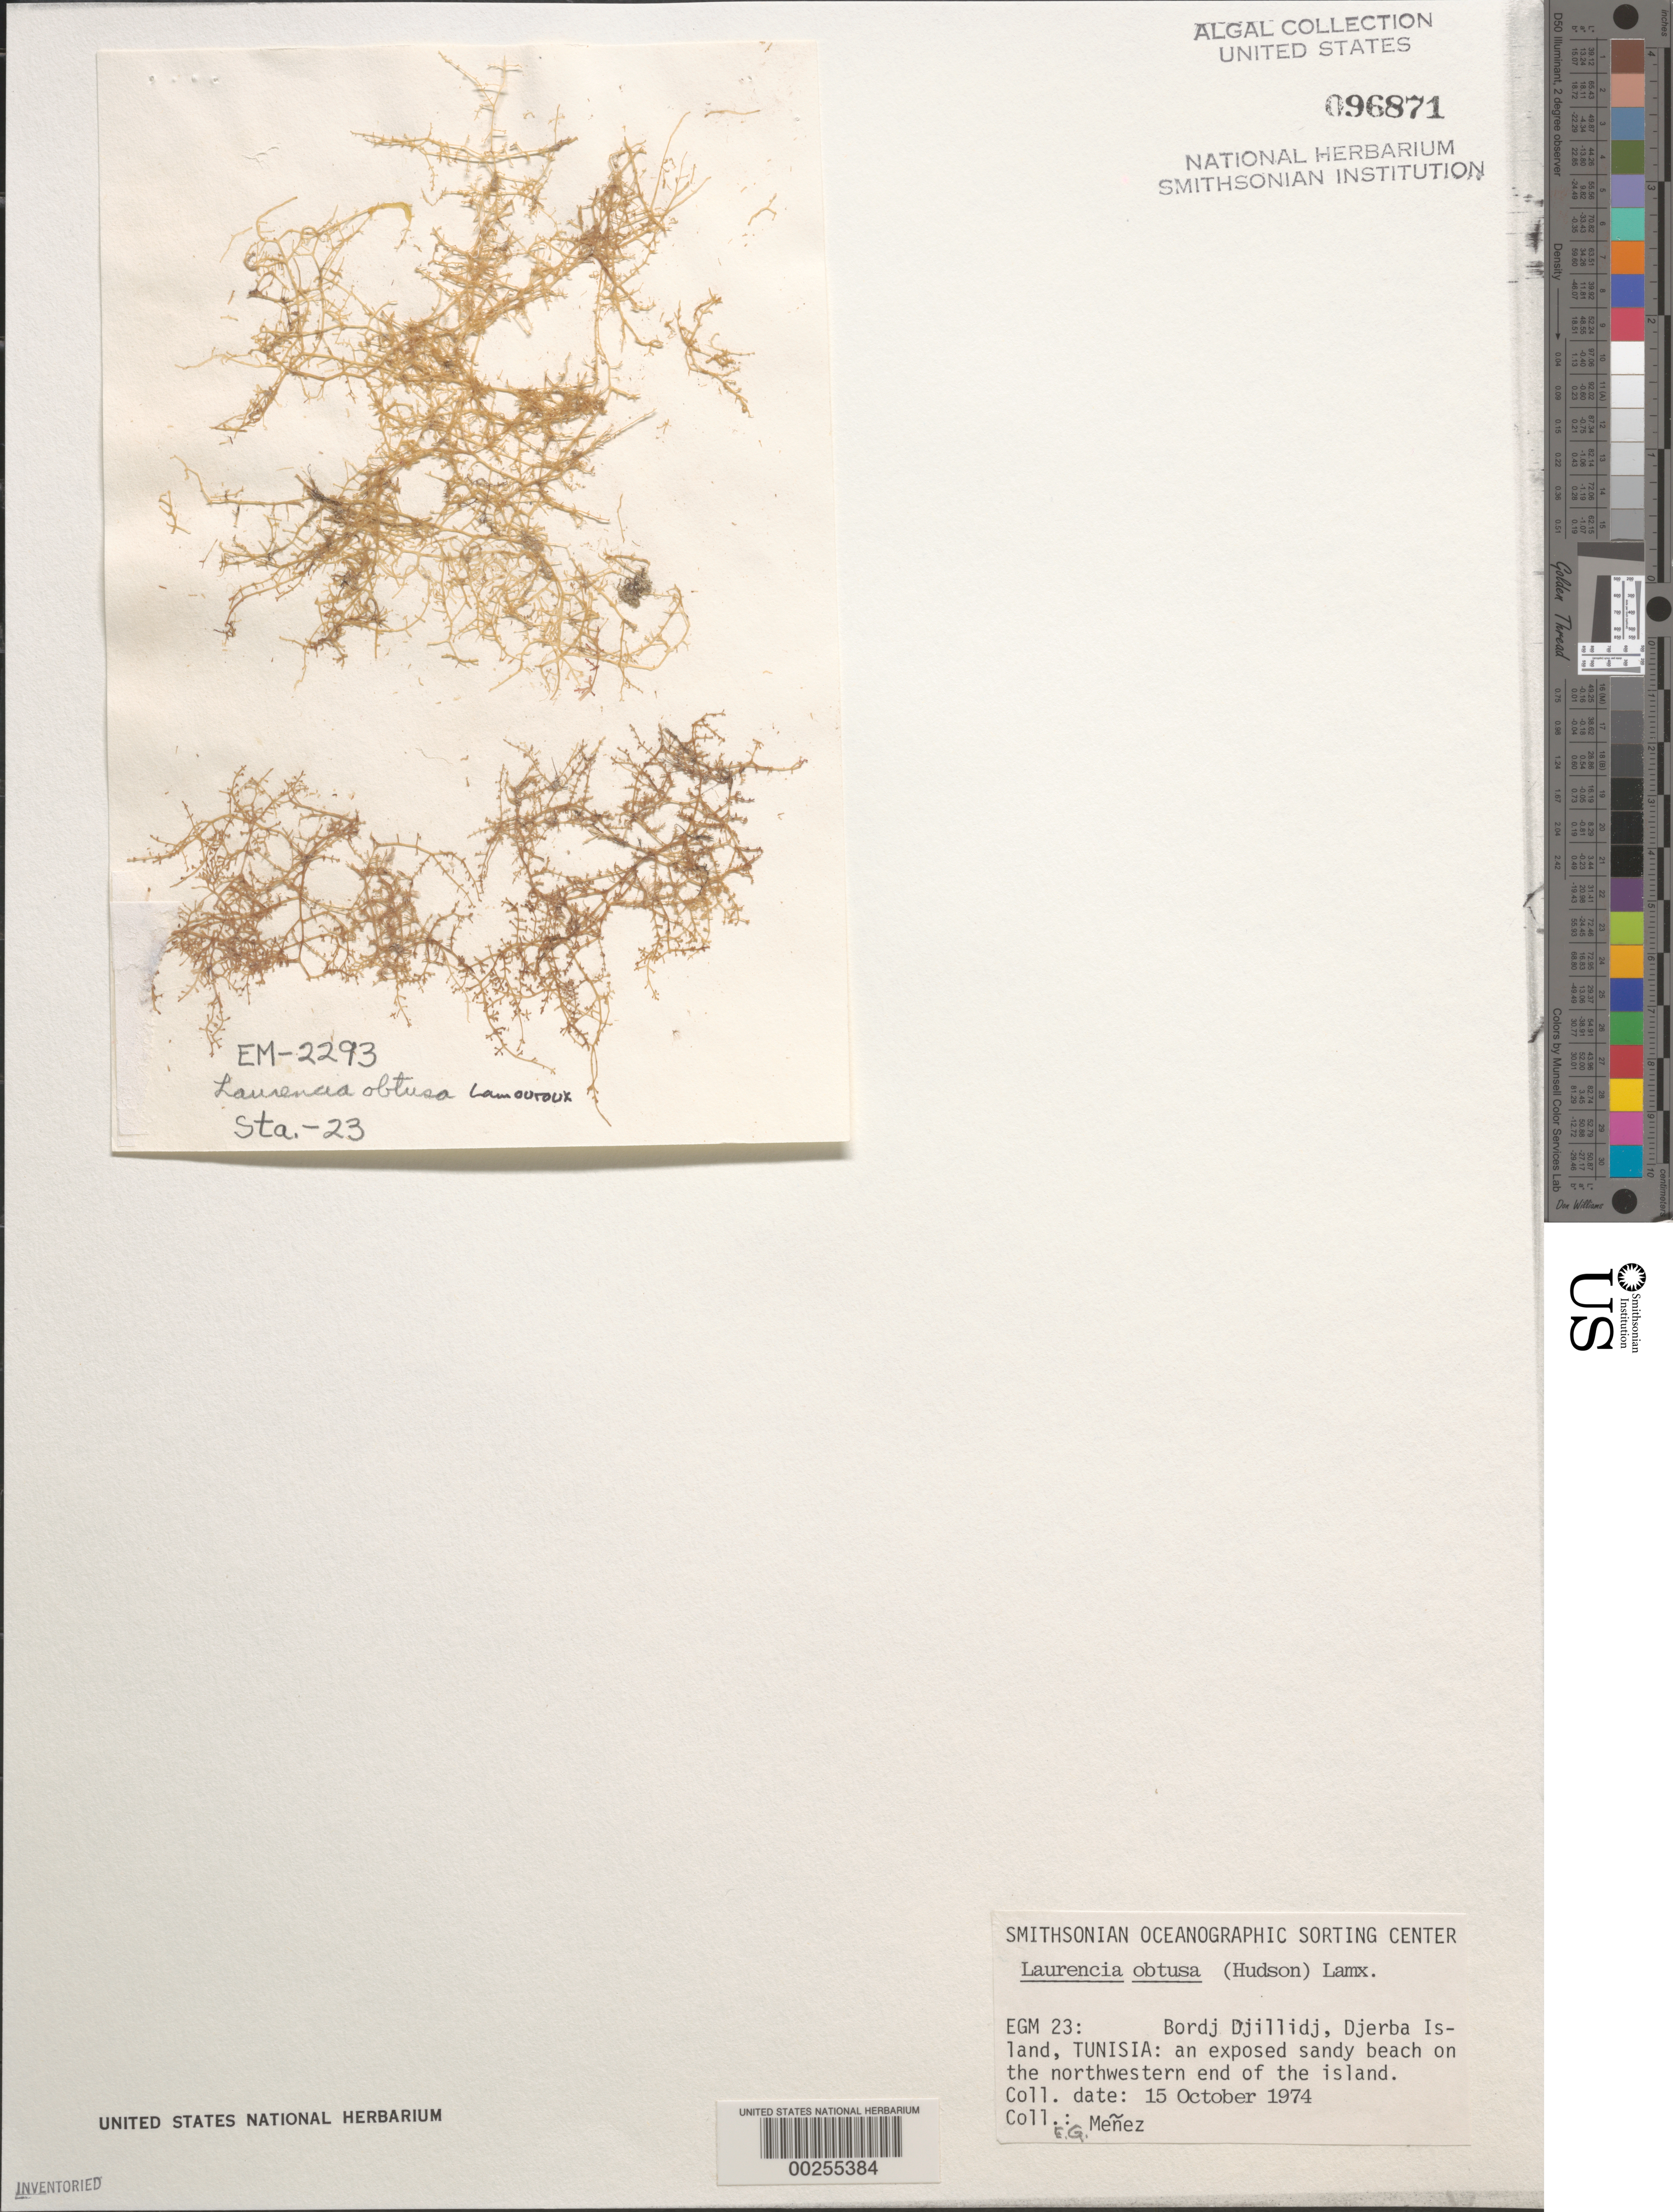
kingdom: Plantae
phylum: Rhodophyta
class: Florideophyceae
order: Ceramiales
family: Rhodomelaceae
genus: Laurencia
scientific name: Laurencia obtusa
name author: (Huds.) J.V.Lamouroux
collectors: Meñez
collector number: EGM 23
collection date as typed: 15 Oct 1974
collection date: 1974-10-15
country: Tunisia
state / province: Medenine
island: Djerba Island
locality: Bordj Djillidj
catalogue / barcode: US 96871